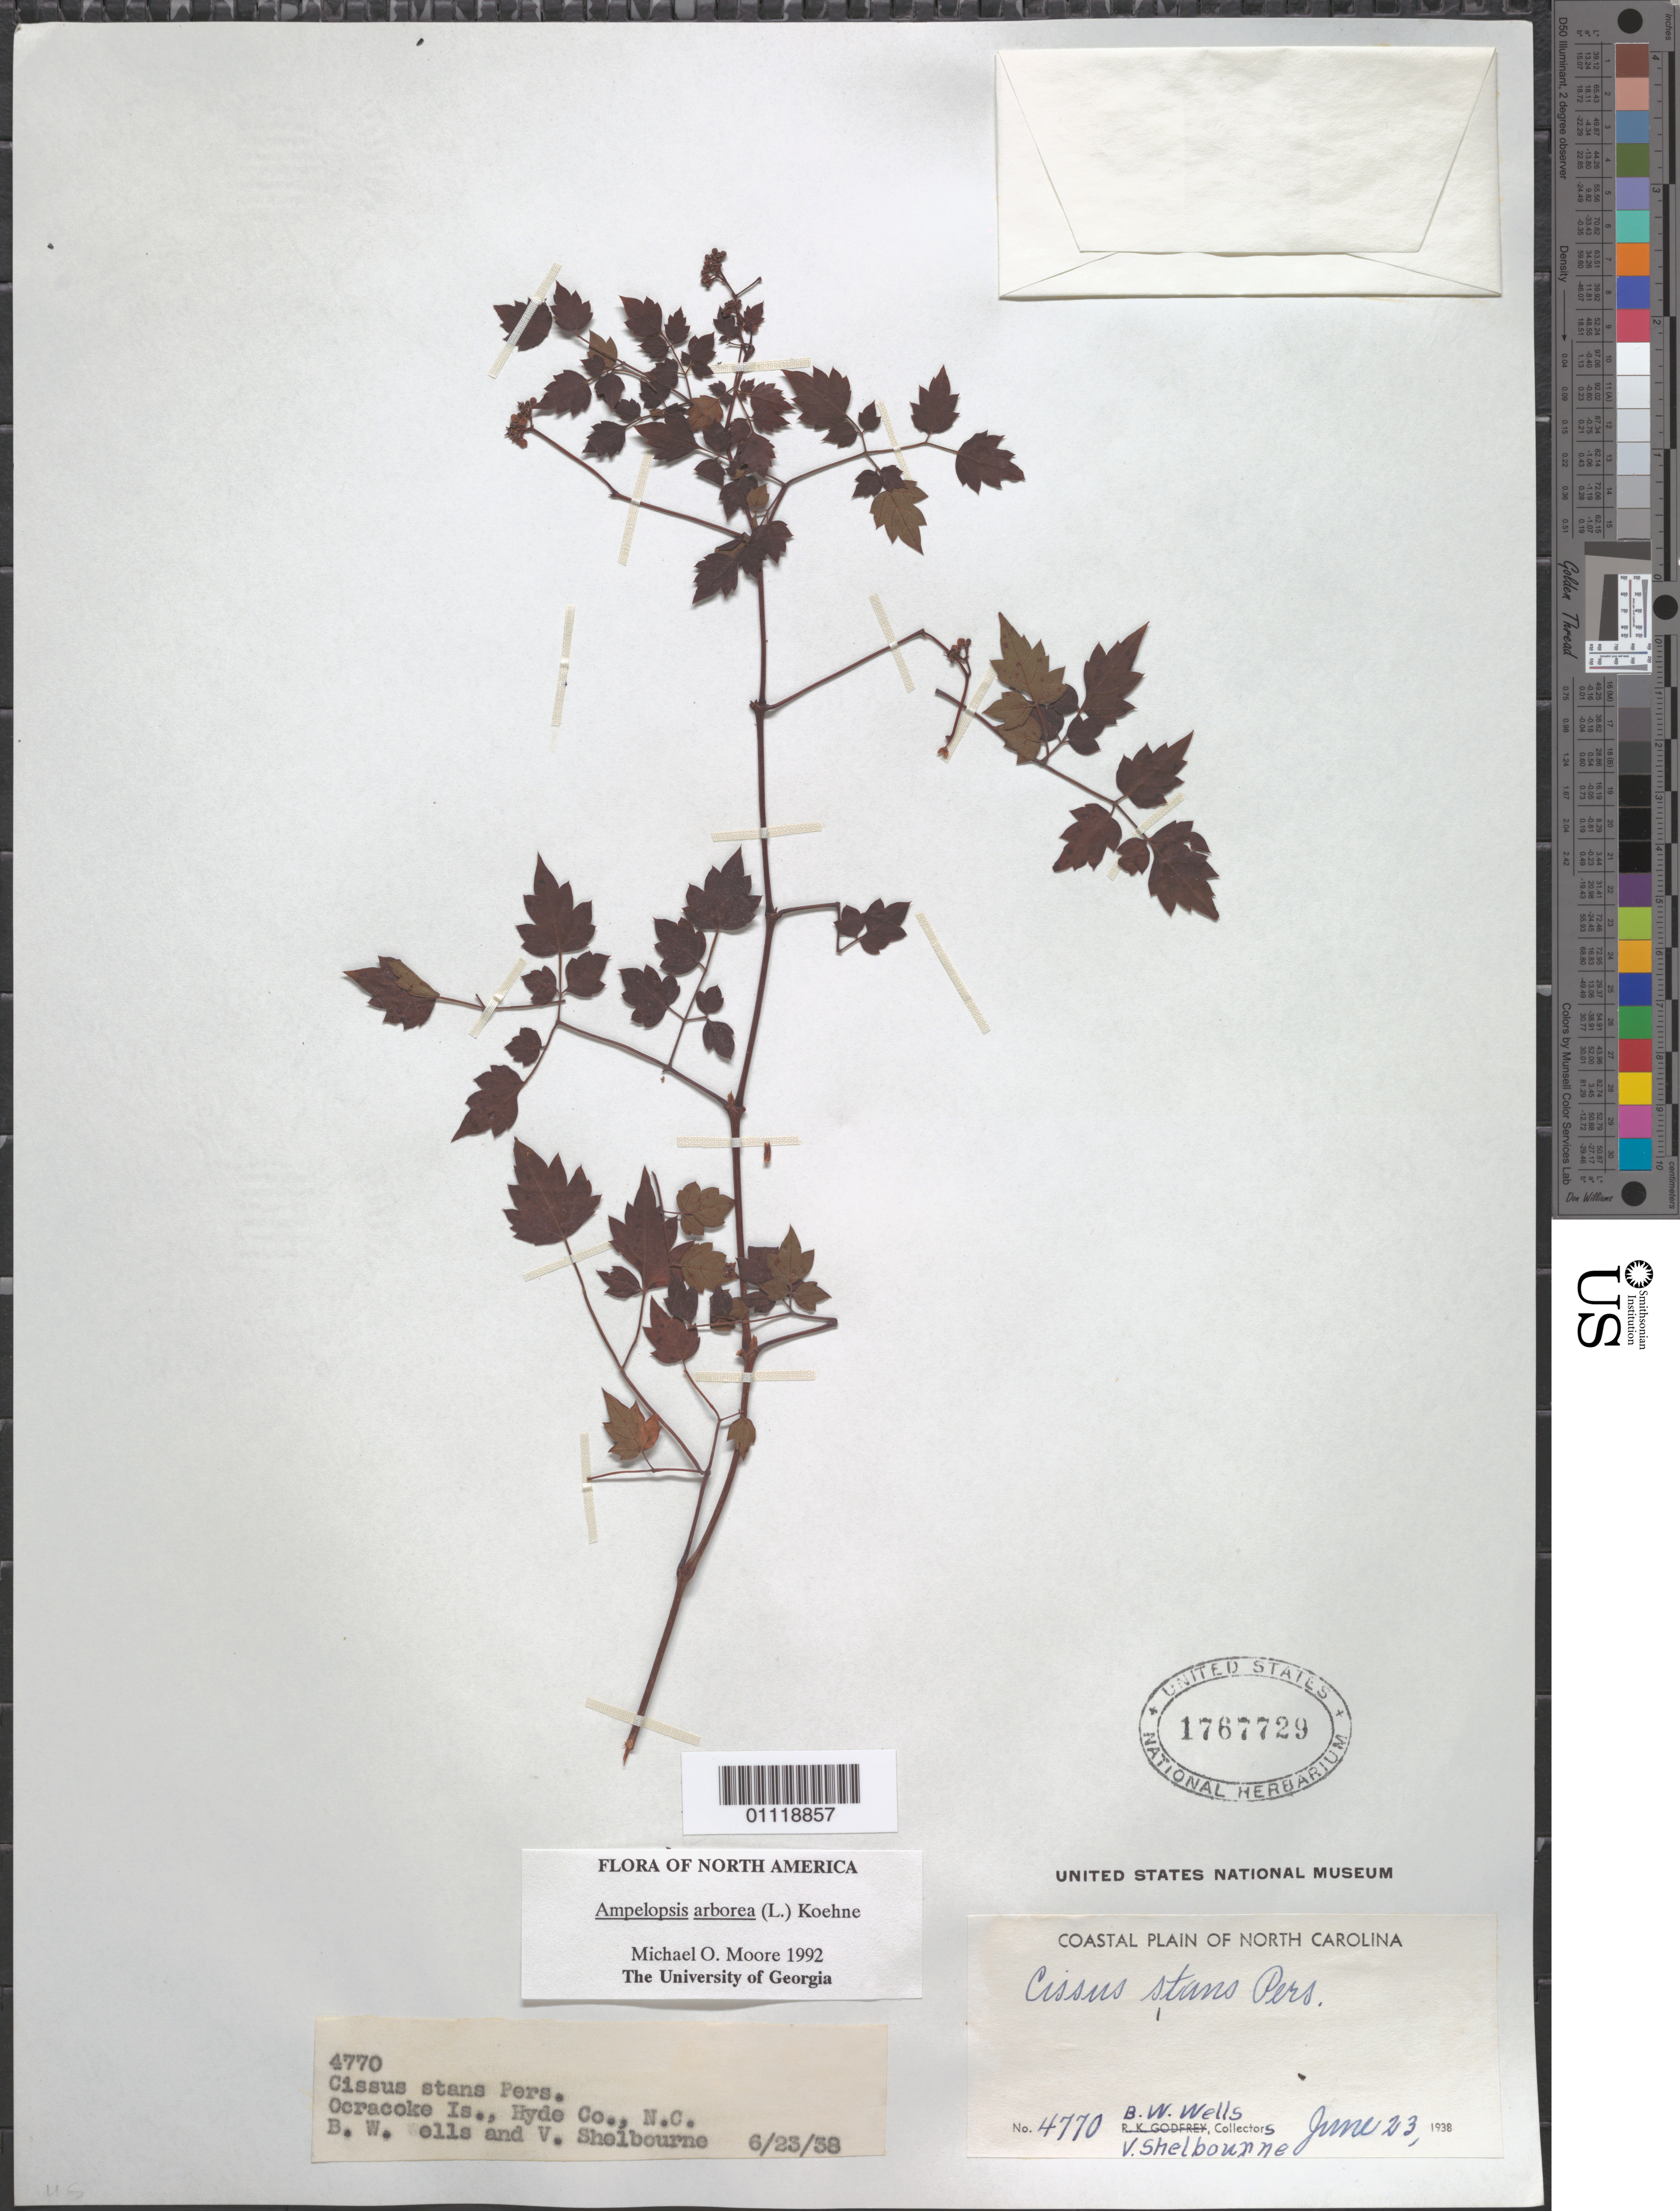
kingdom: Plantae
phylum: Tracheophyta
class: Magnoliopsida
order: Vitales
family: Vitaceae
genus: Ampelopsis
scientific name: Ampelopsis arborea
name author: (L.) Koehne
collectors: B. Wells & V. Shelbourne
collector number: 4770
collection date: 1938-06-23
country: United States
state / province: North Carolina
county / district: Hyde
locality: Cissus stans Pers. Ocracoke Is.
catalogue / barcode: US 1767729